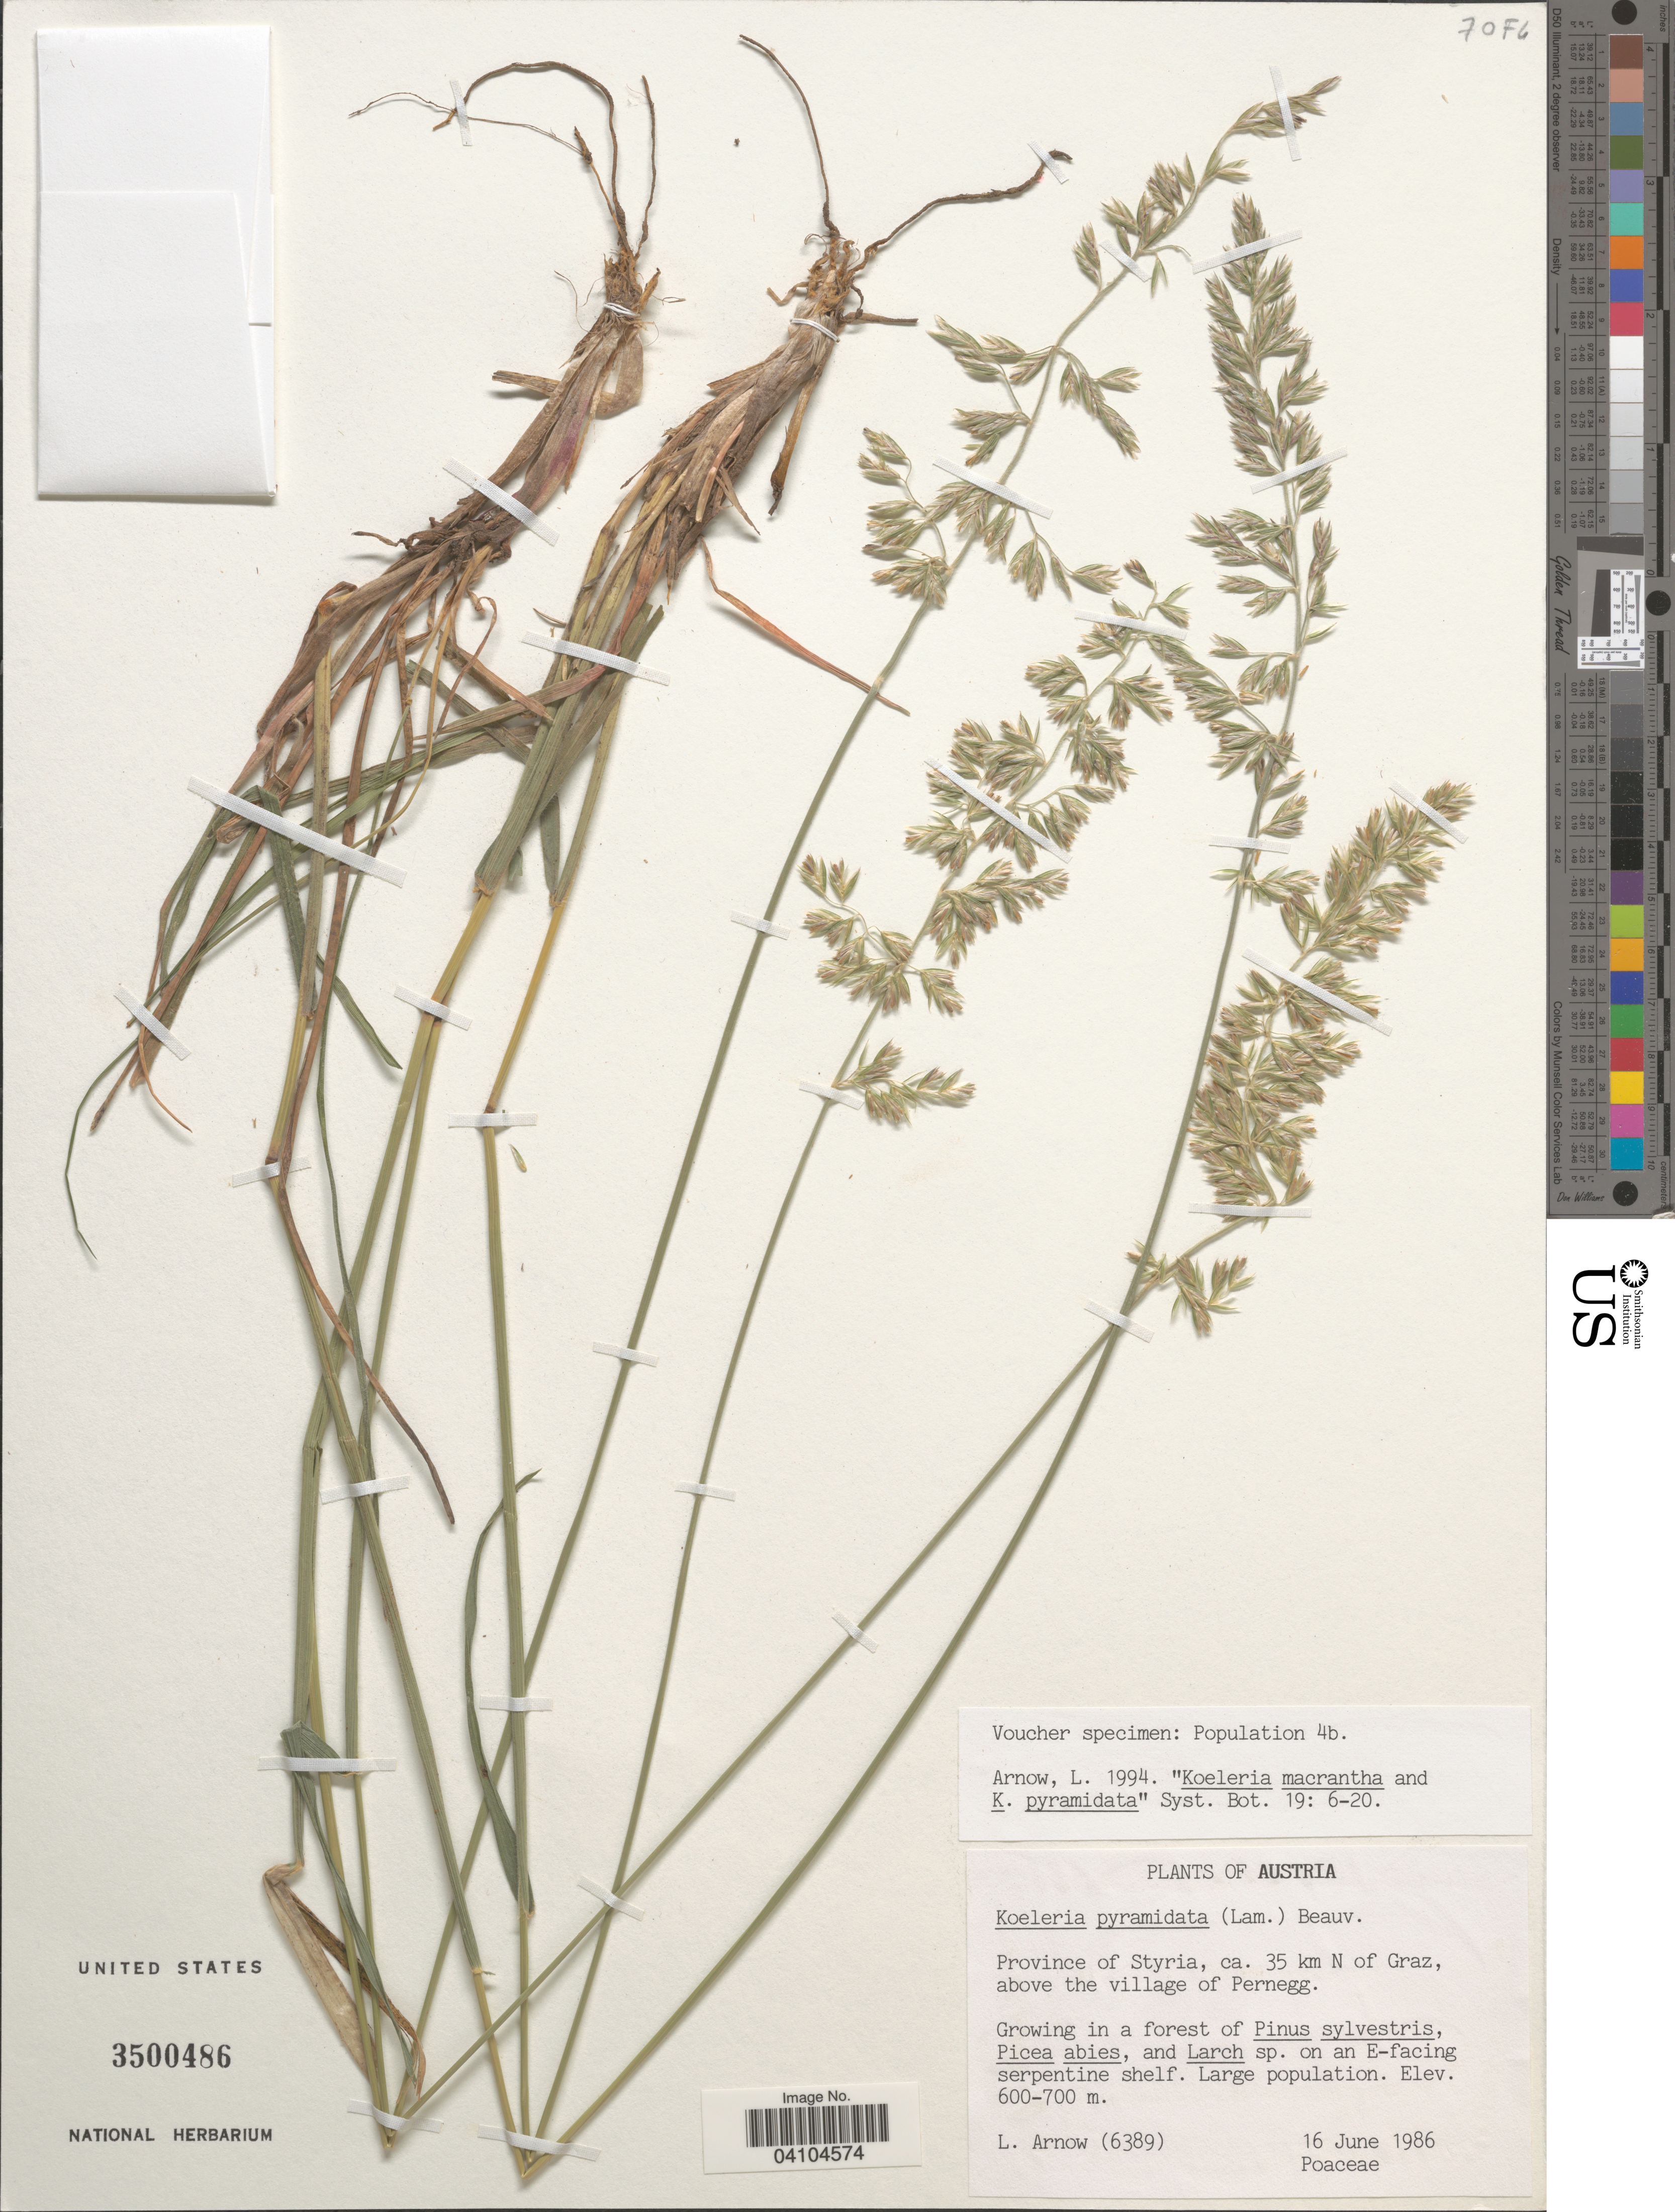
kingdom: Plantae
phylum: Tracheophyta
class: Liliopsida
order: Poales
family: Poaceae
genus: Koeleria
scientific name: Koeleria pyramidata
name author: (Lam.) P. Beauv.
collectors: L. Arnow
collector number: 6389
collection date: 1986-06-16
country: Austria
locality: Province of Styria, ca. 35 km N of Graz, above the village of Pernegg.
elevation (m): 600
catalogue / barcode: US 3500486